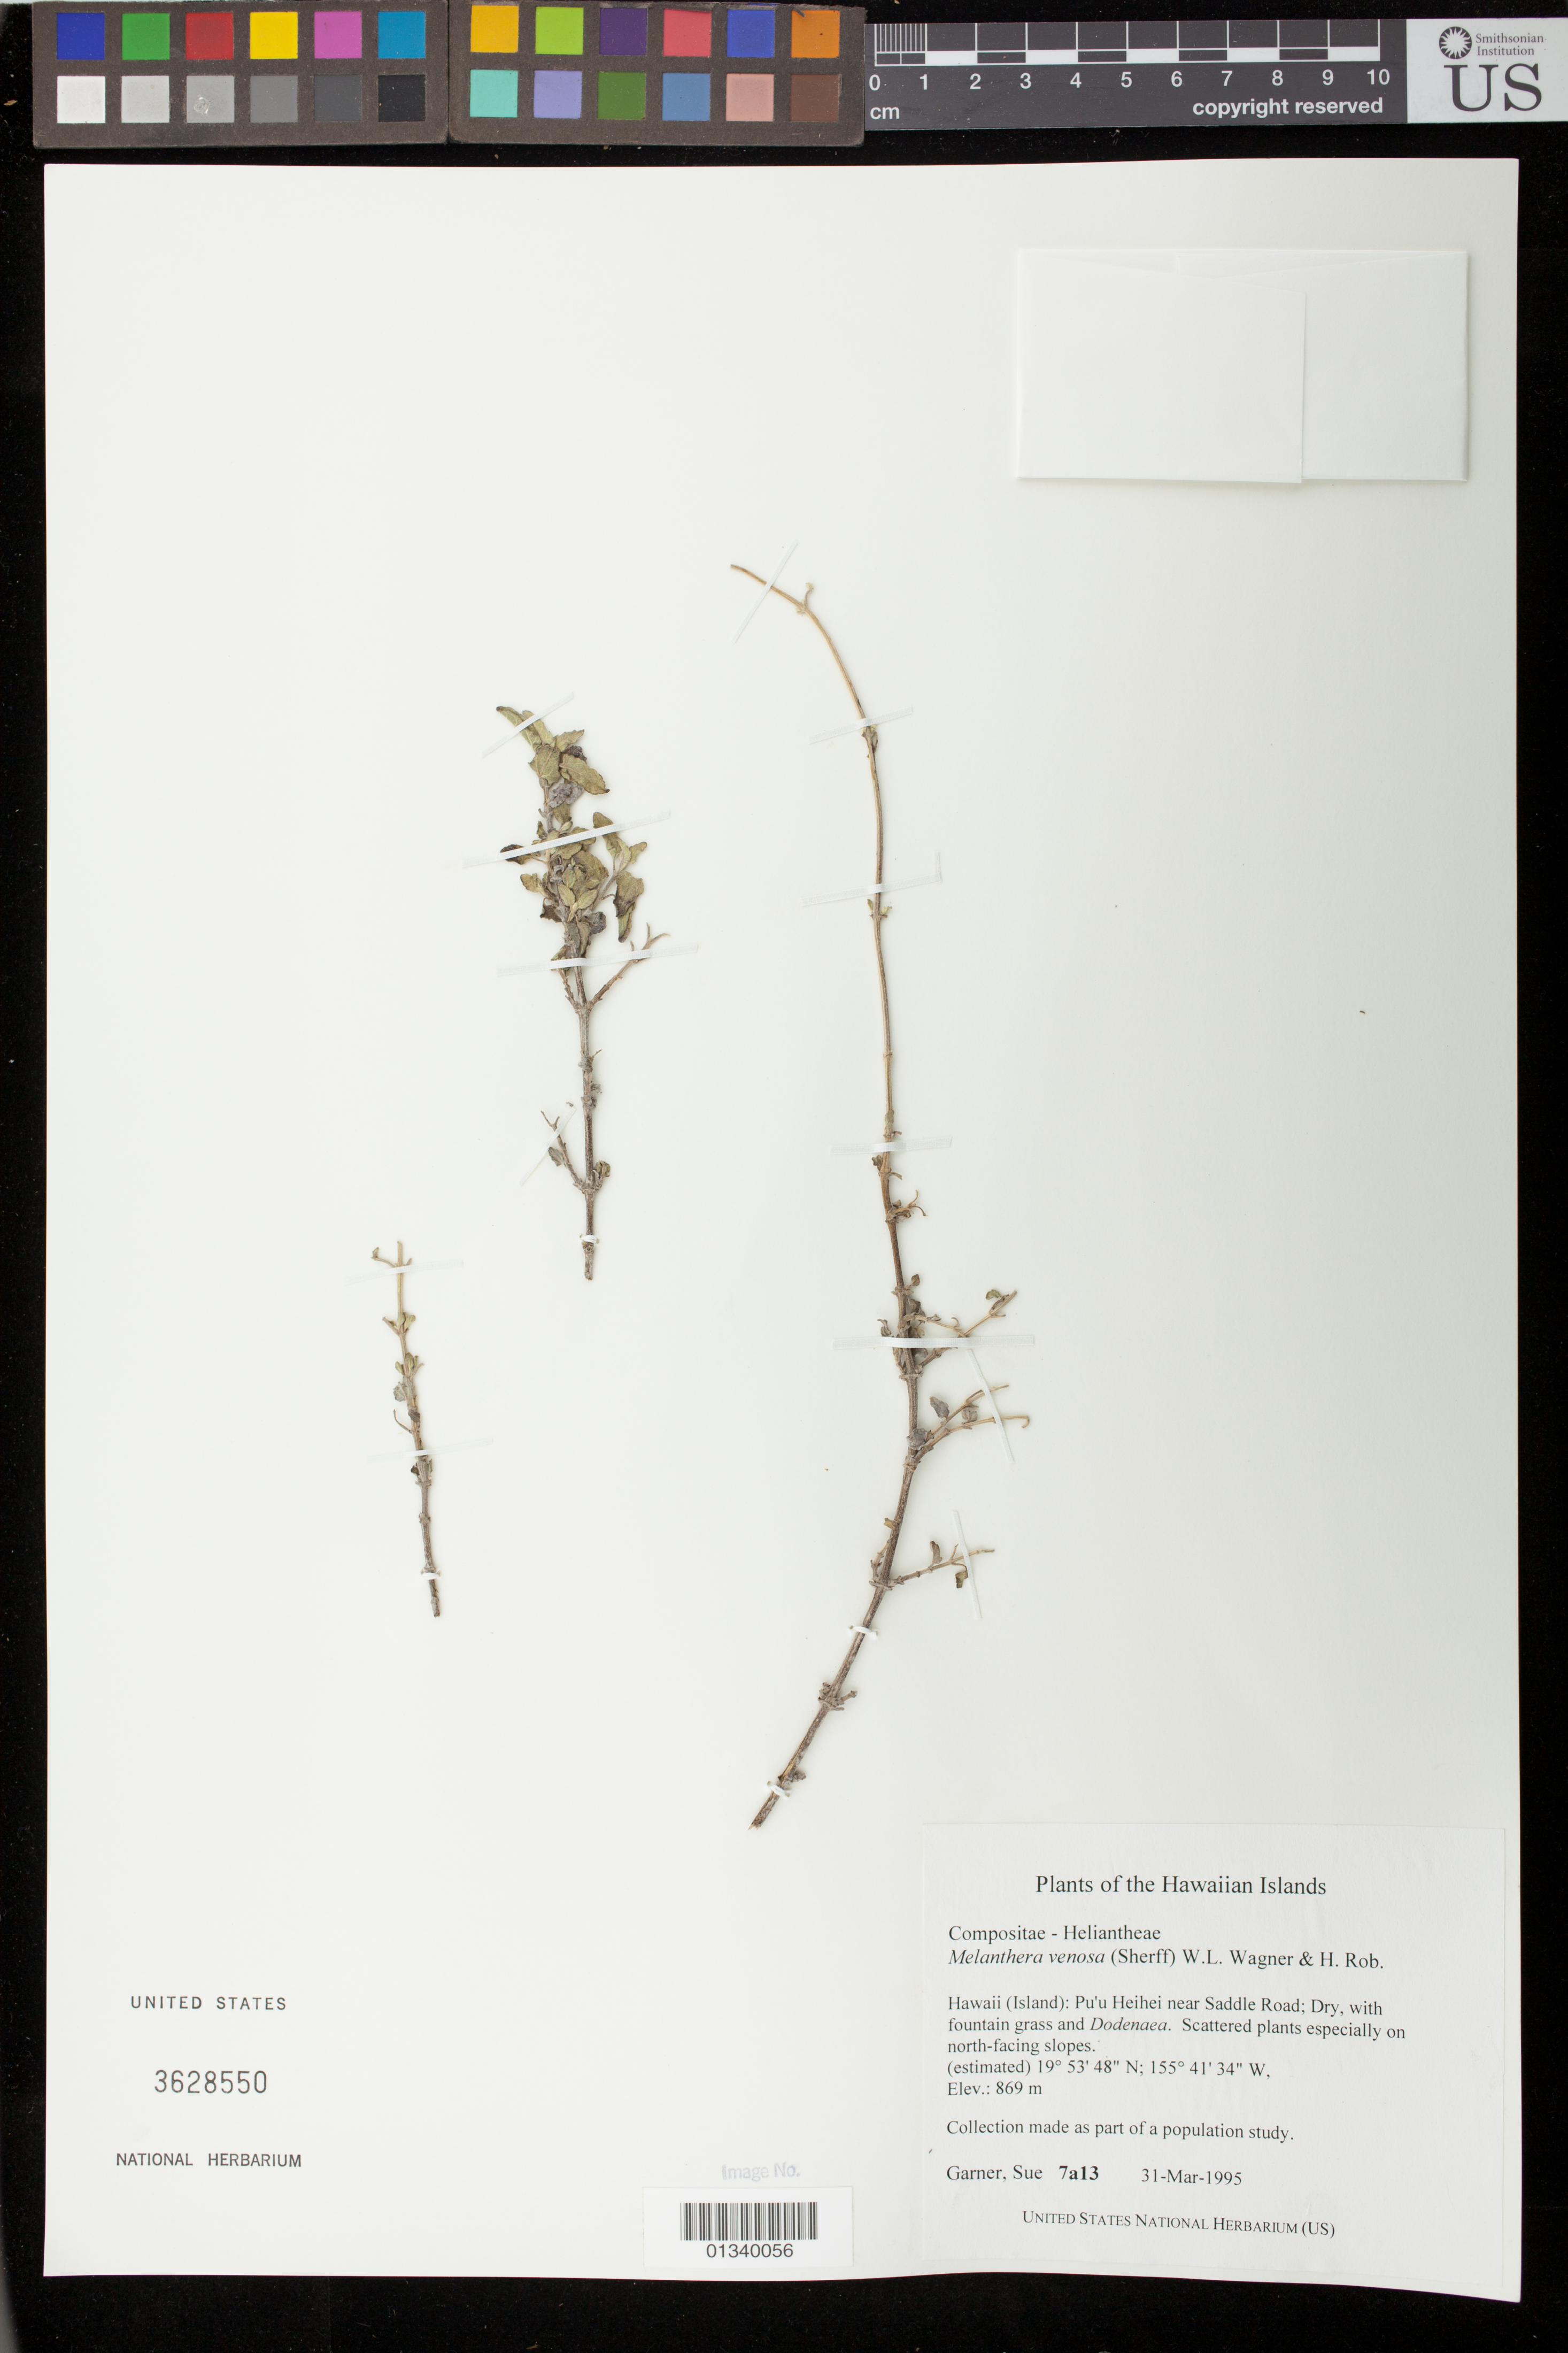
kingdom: Plantae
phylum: Tracheophyta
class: Magnoliopsida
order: Asterales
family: Asteraceae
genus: Wollastonia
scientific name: Wollastonia venosa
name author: (Sherff) Orchard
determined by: Wagner, W. L., (BOT), Smithsonian Institution - National Museum of Natural History (UNITED STATES)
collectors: S. Garner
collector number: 7a13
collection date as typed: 31 March 1995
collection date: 1995-03-31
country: United States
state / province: Hawaii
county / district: Hawaii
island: Hawaii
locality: Pu'u Heihei near Saddle Road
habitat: Dry with fountain grass and Dodenaea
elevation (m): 869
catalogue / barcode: US 3628550